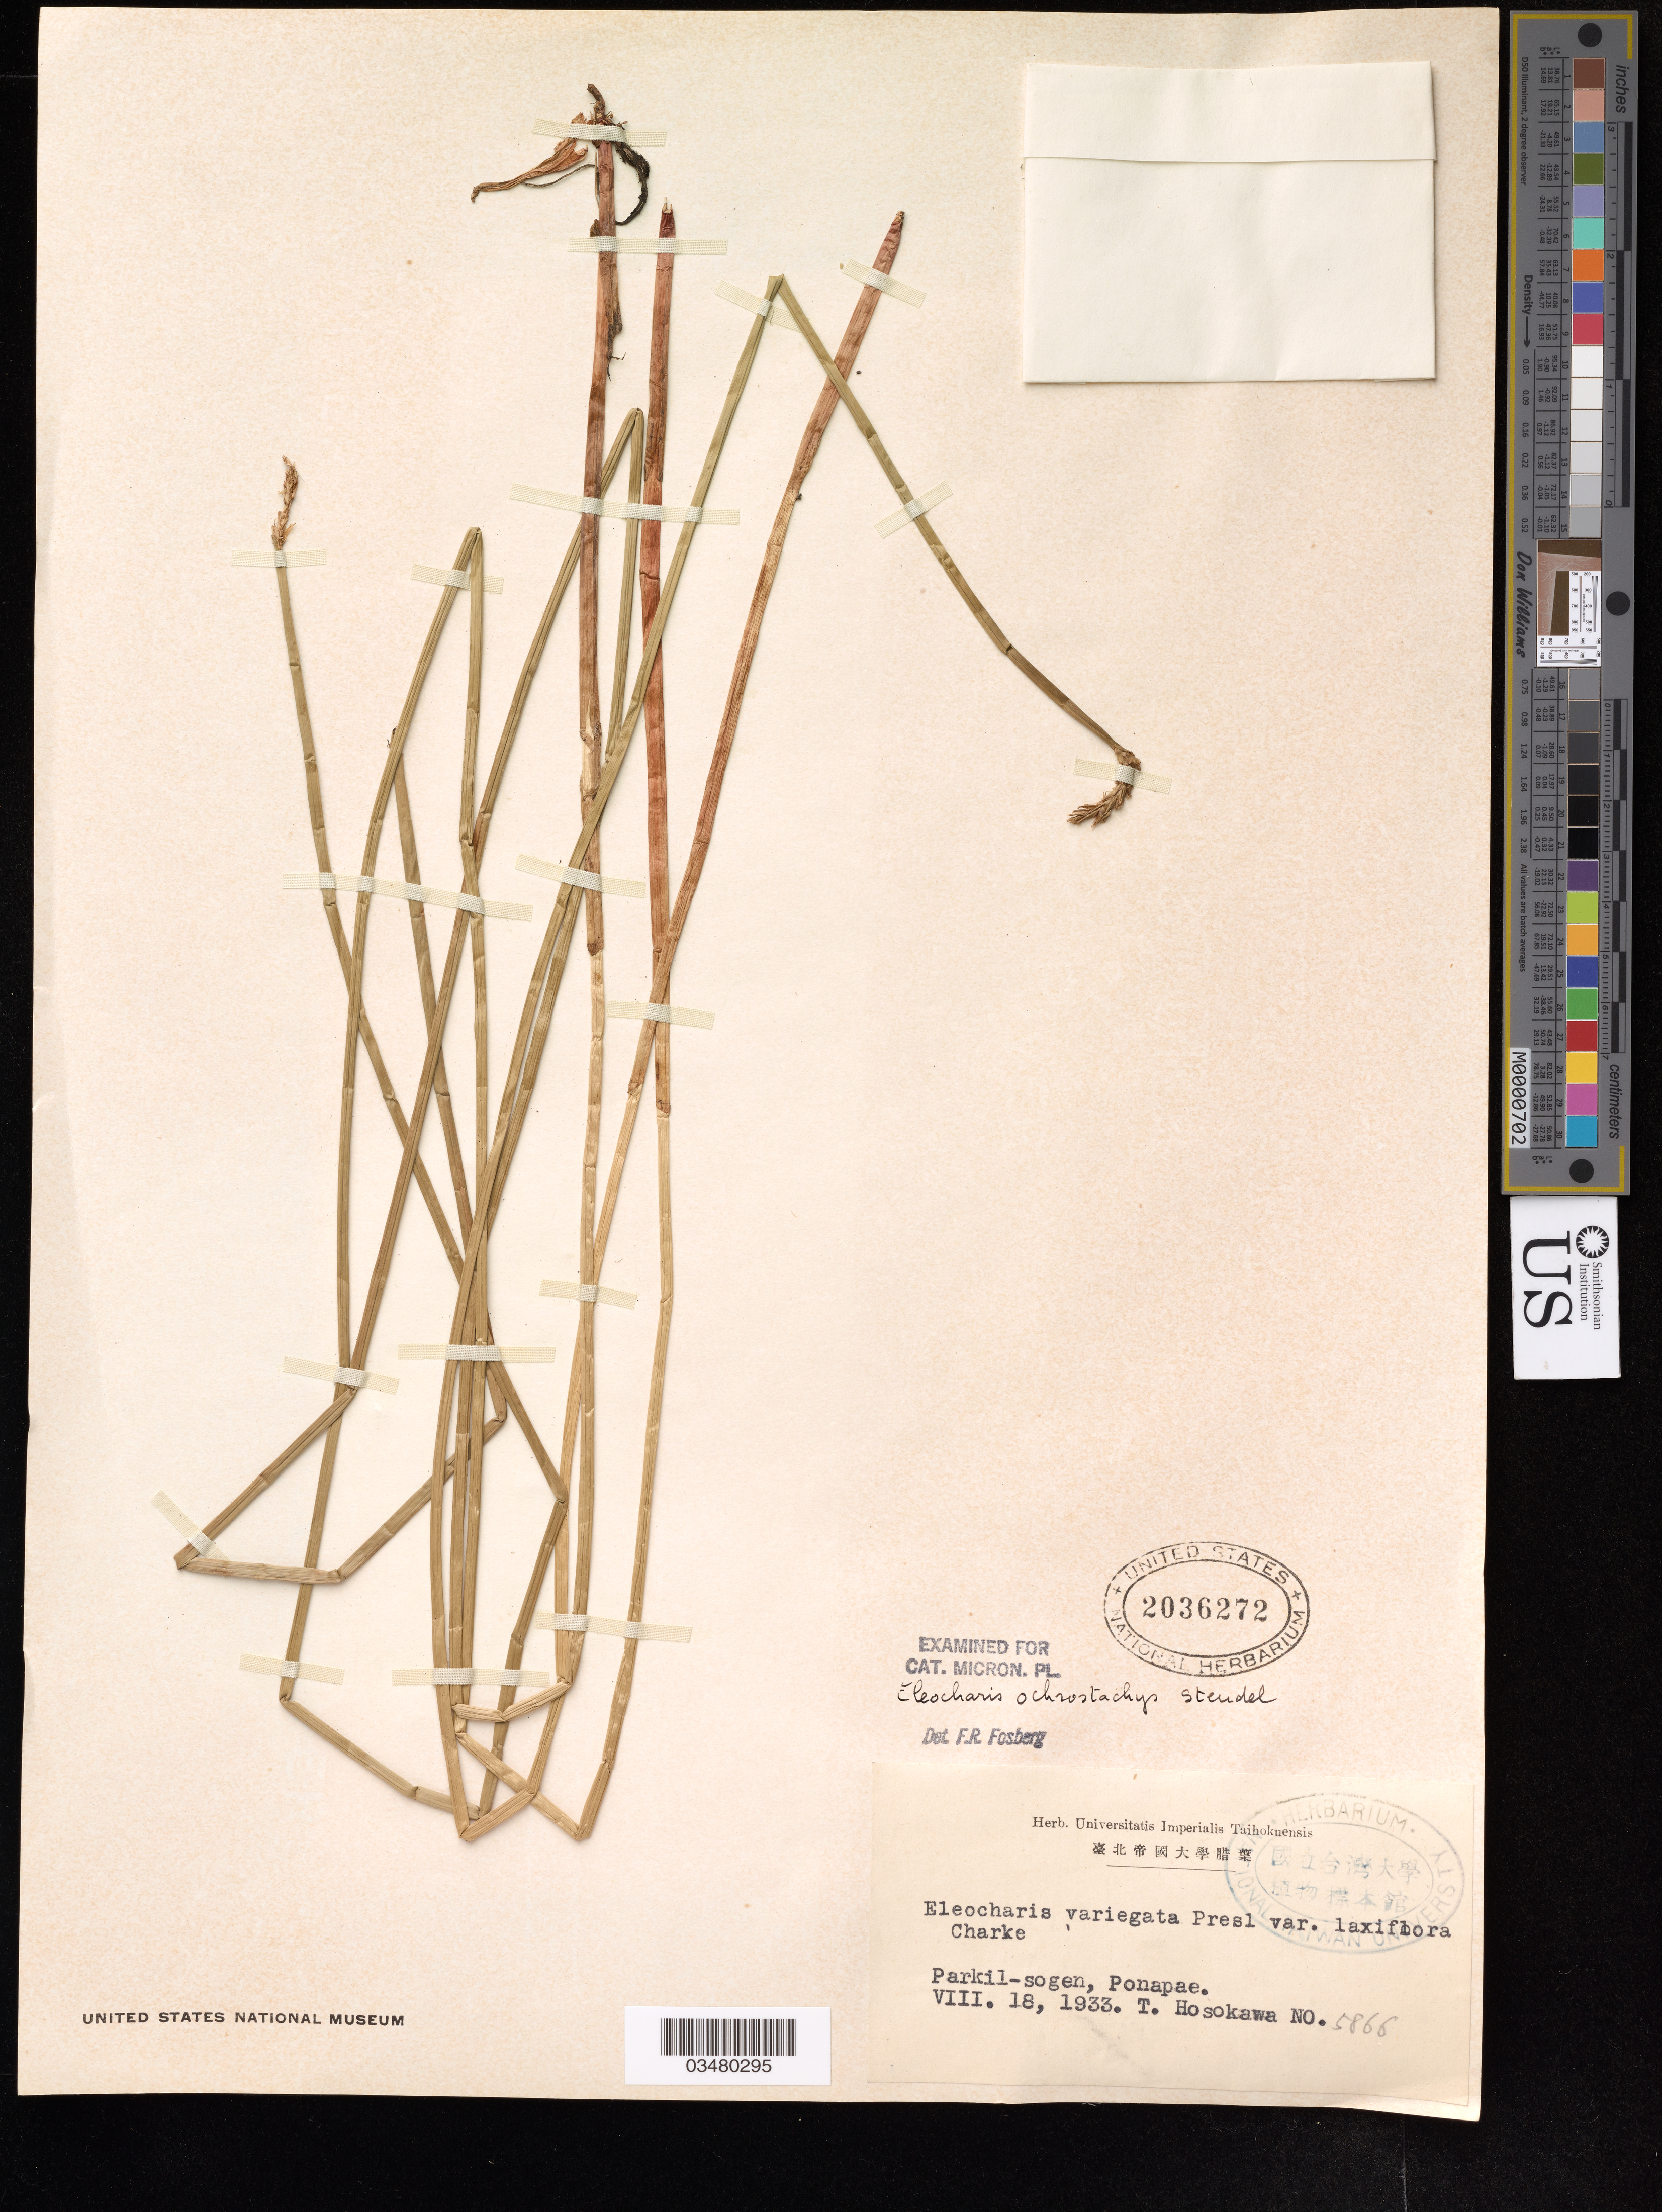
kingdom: Plantae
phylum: Tracheophyta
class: Liliopsida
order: Poales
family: Cyperaceae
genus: Eleocharis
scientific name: Eleocharis ochrostachys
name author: Steud.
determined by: Fosberg, F. R.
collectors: T. Hosokawa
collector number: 5866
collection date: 1933-08-18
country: Micronesia, Federated States of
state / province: Pohnpei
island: Pohnpei [Ponape]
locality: Parkil-sogen; Ponape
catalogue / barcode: US 2036272